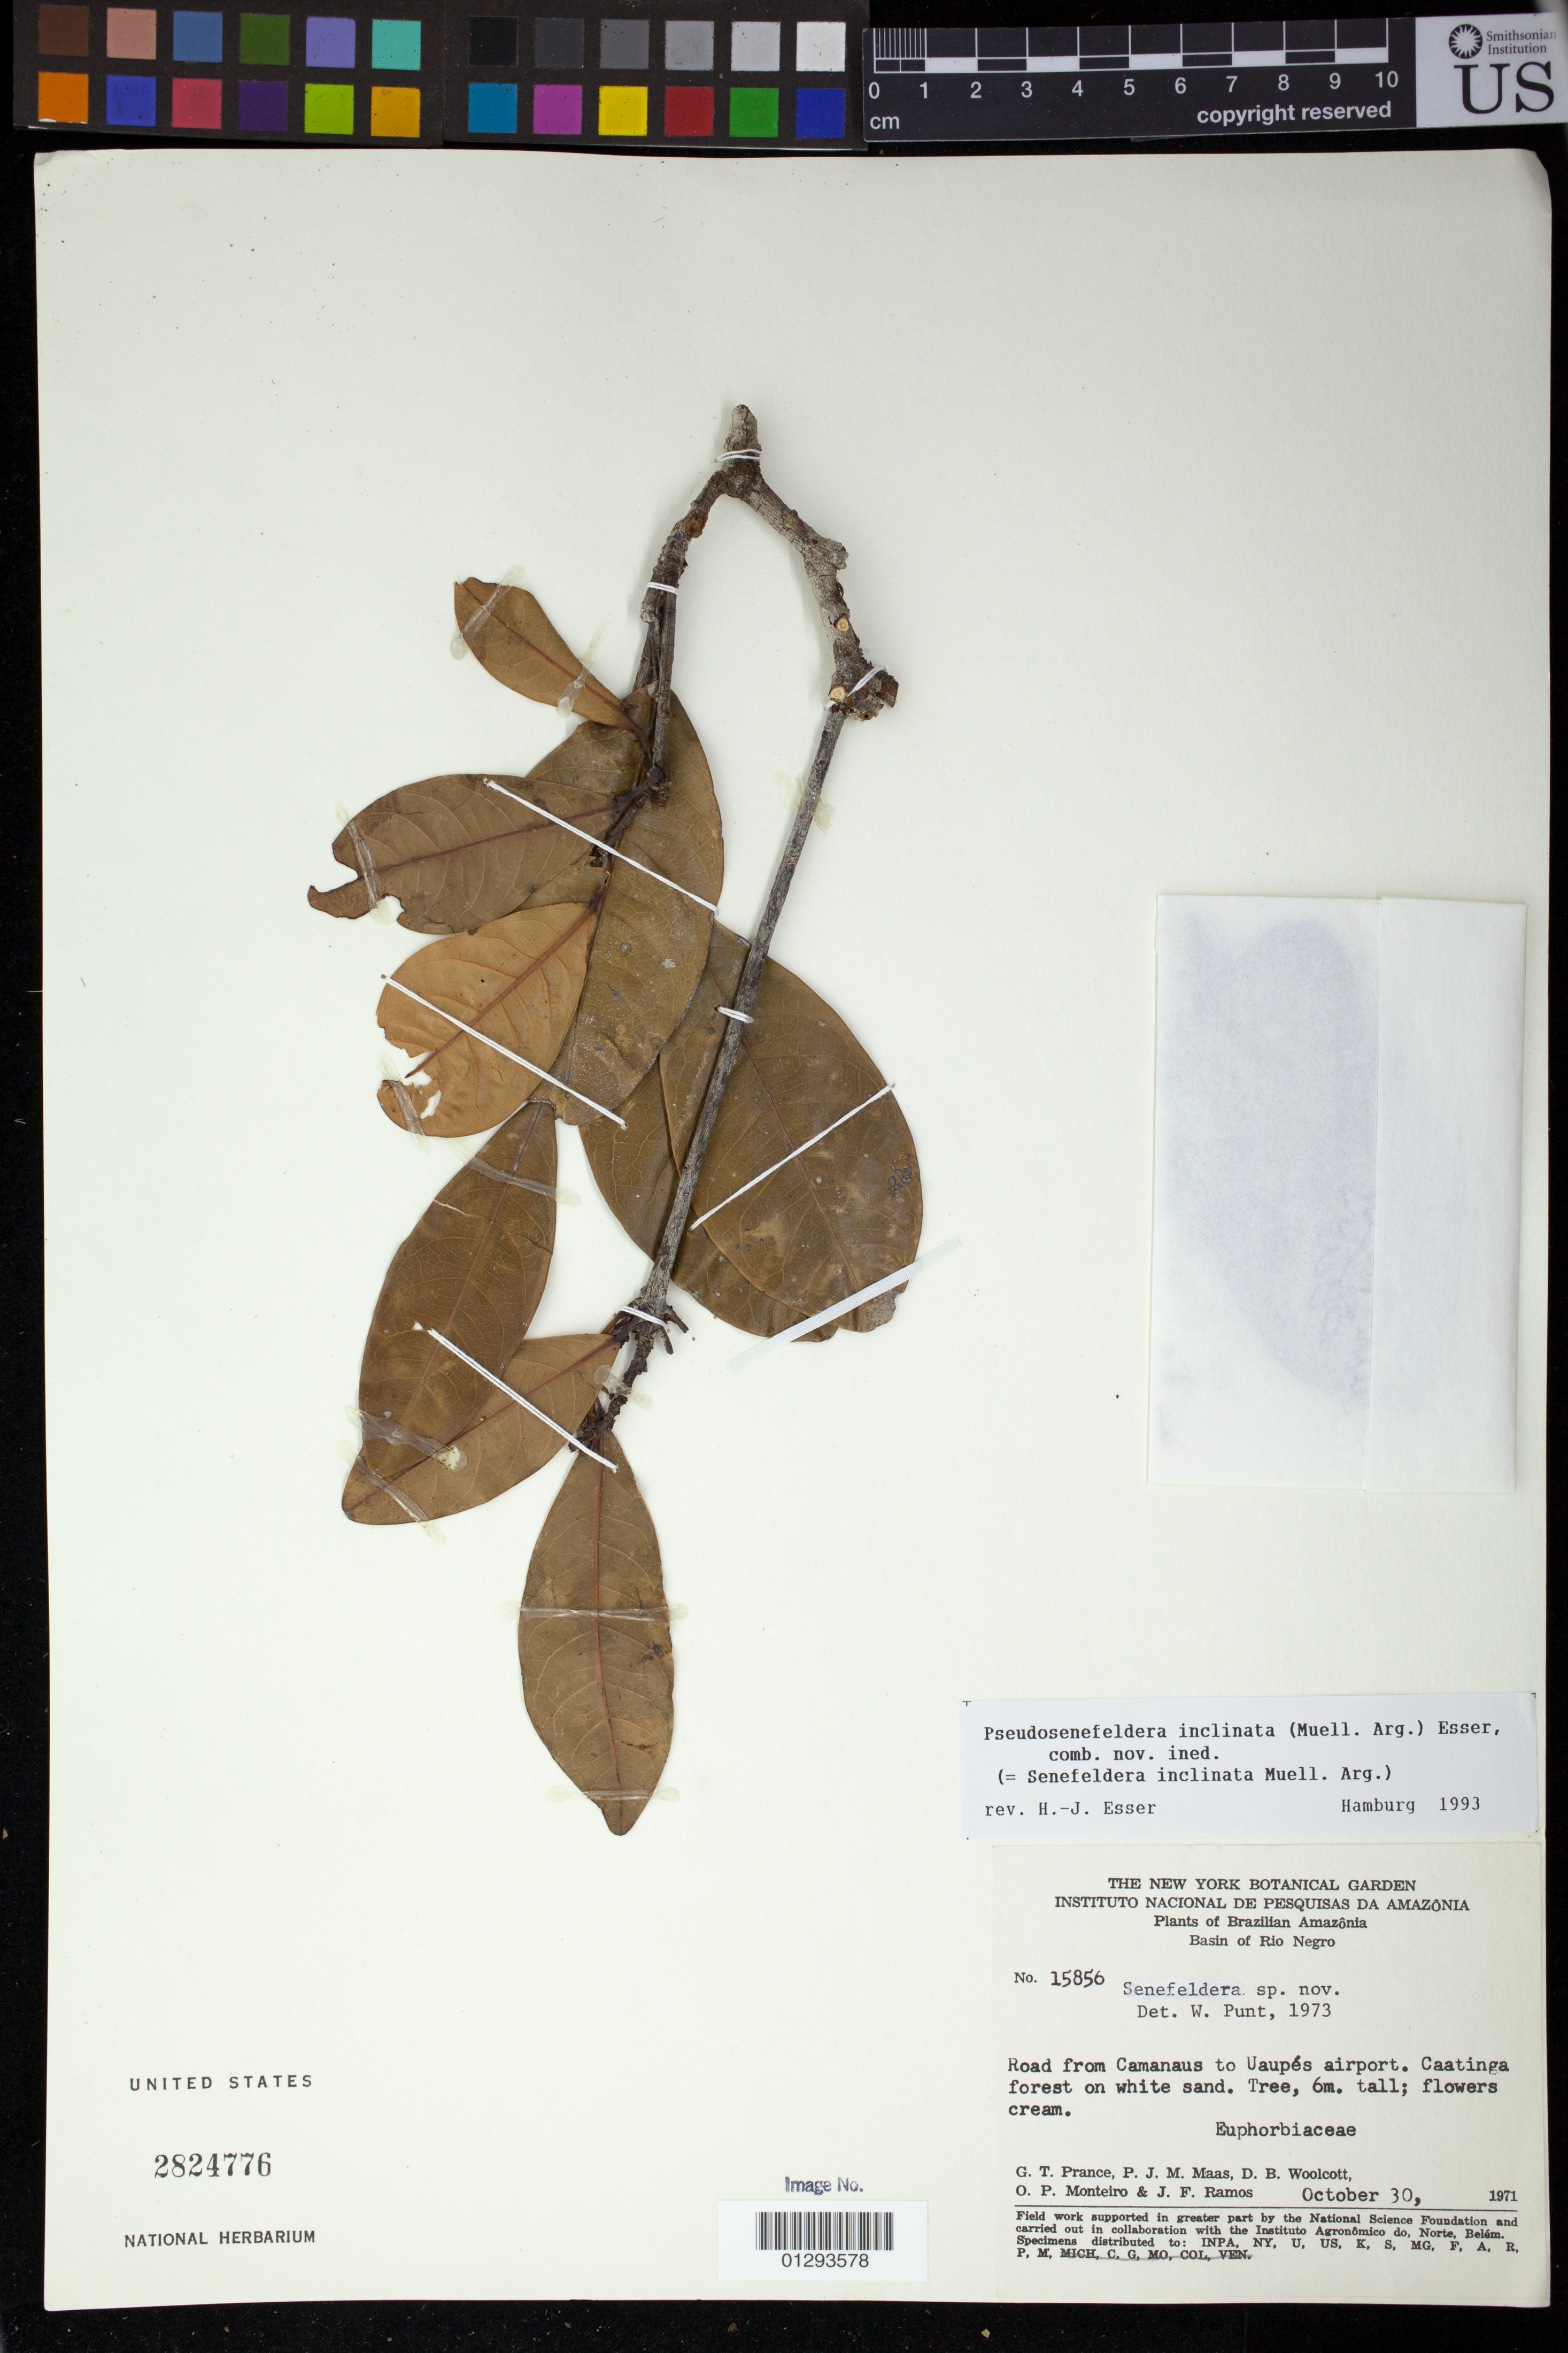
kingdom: Plantae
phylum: Tracheophyta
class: Magnoliopsida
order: Malpighiales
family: Euphorbiaceae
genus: Pseudosenefeldera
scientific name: Pseudosenefeldera inclinata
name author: (Müll. Arg.) Esser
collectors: G. T. Prance, P. Maas, D. B. Woolcott, O. P. Monteiro & J. F. Ramos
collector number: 15856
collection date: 1971-10-30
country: Brazil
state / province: Amazonas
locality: Basin of Rio Negro.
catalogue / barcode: US 2824776